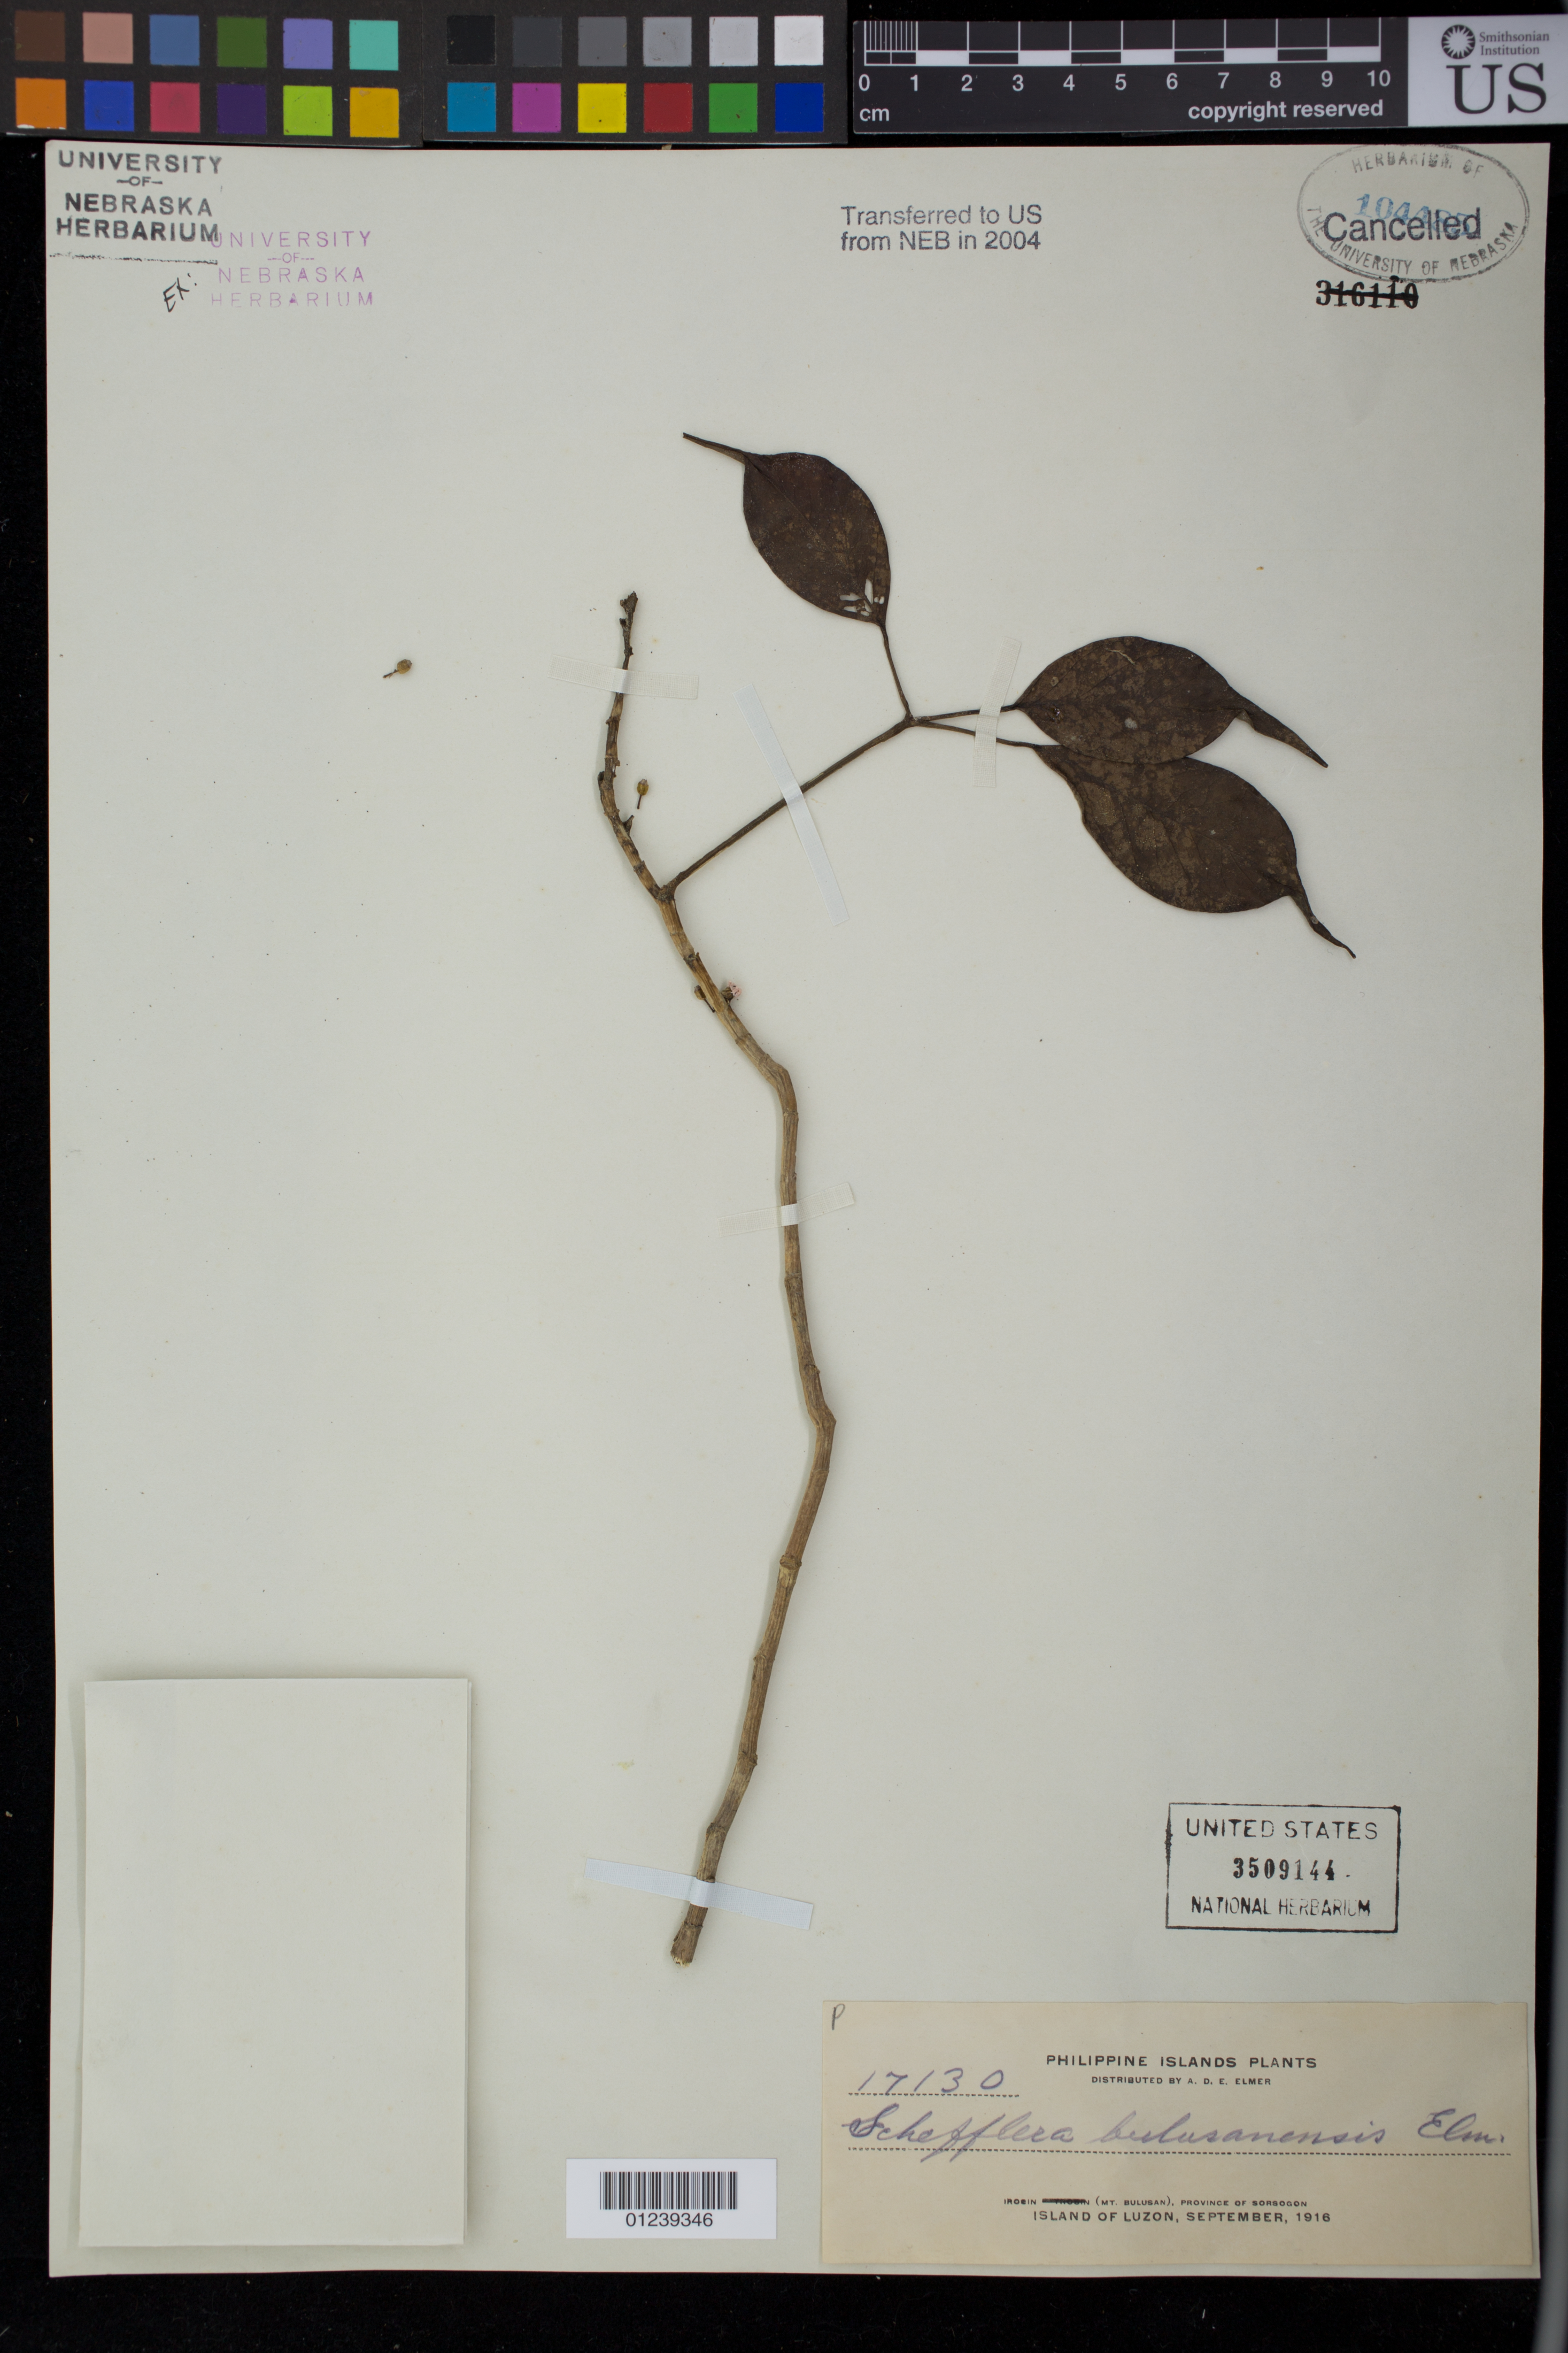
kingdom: Plantae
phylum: Tracheophyta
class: Magnoliopsida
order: Apiales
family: Araliaceae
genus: Schefflera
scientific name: Schefflera caudatifolia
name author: Merr.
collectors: A. D. E. Elmer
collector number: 17130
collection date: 1916-09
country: Philippines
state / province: Bicol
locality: Irosin (Mt. Bulusan), Province of Sorsogon, Island of Luzon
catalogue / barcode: US 3509144